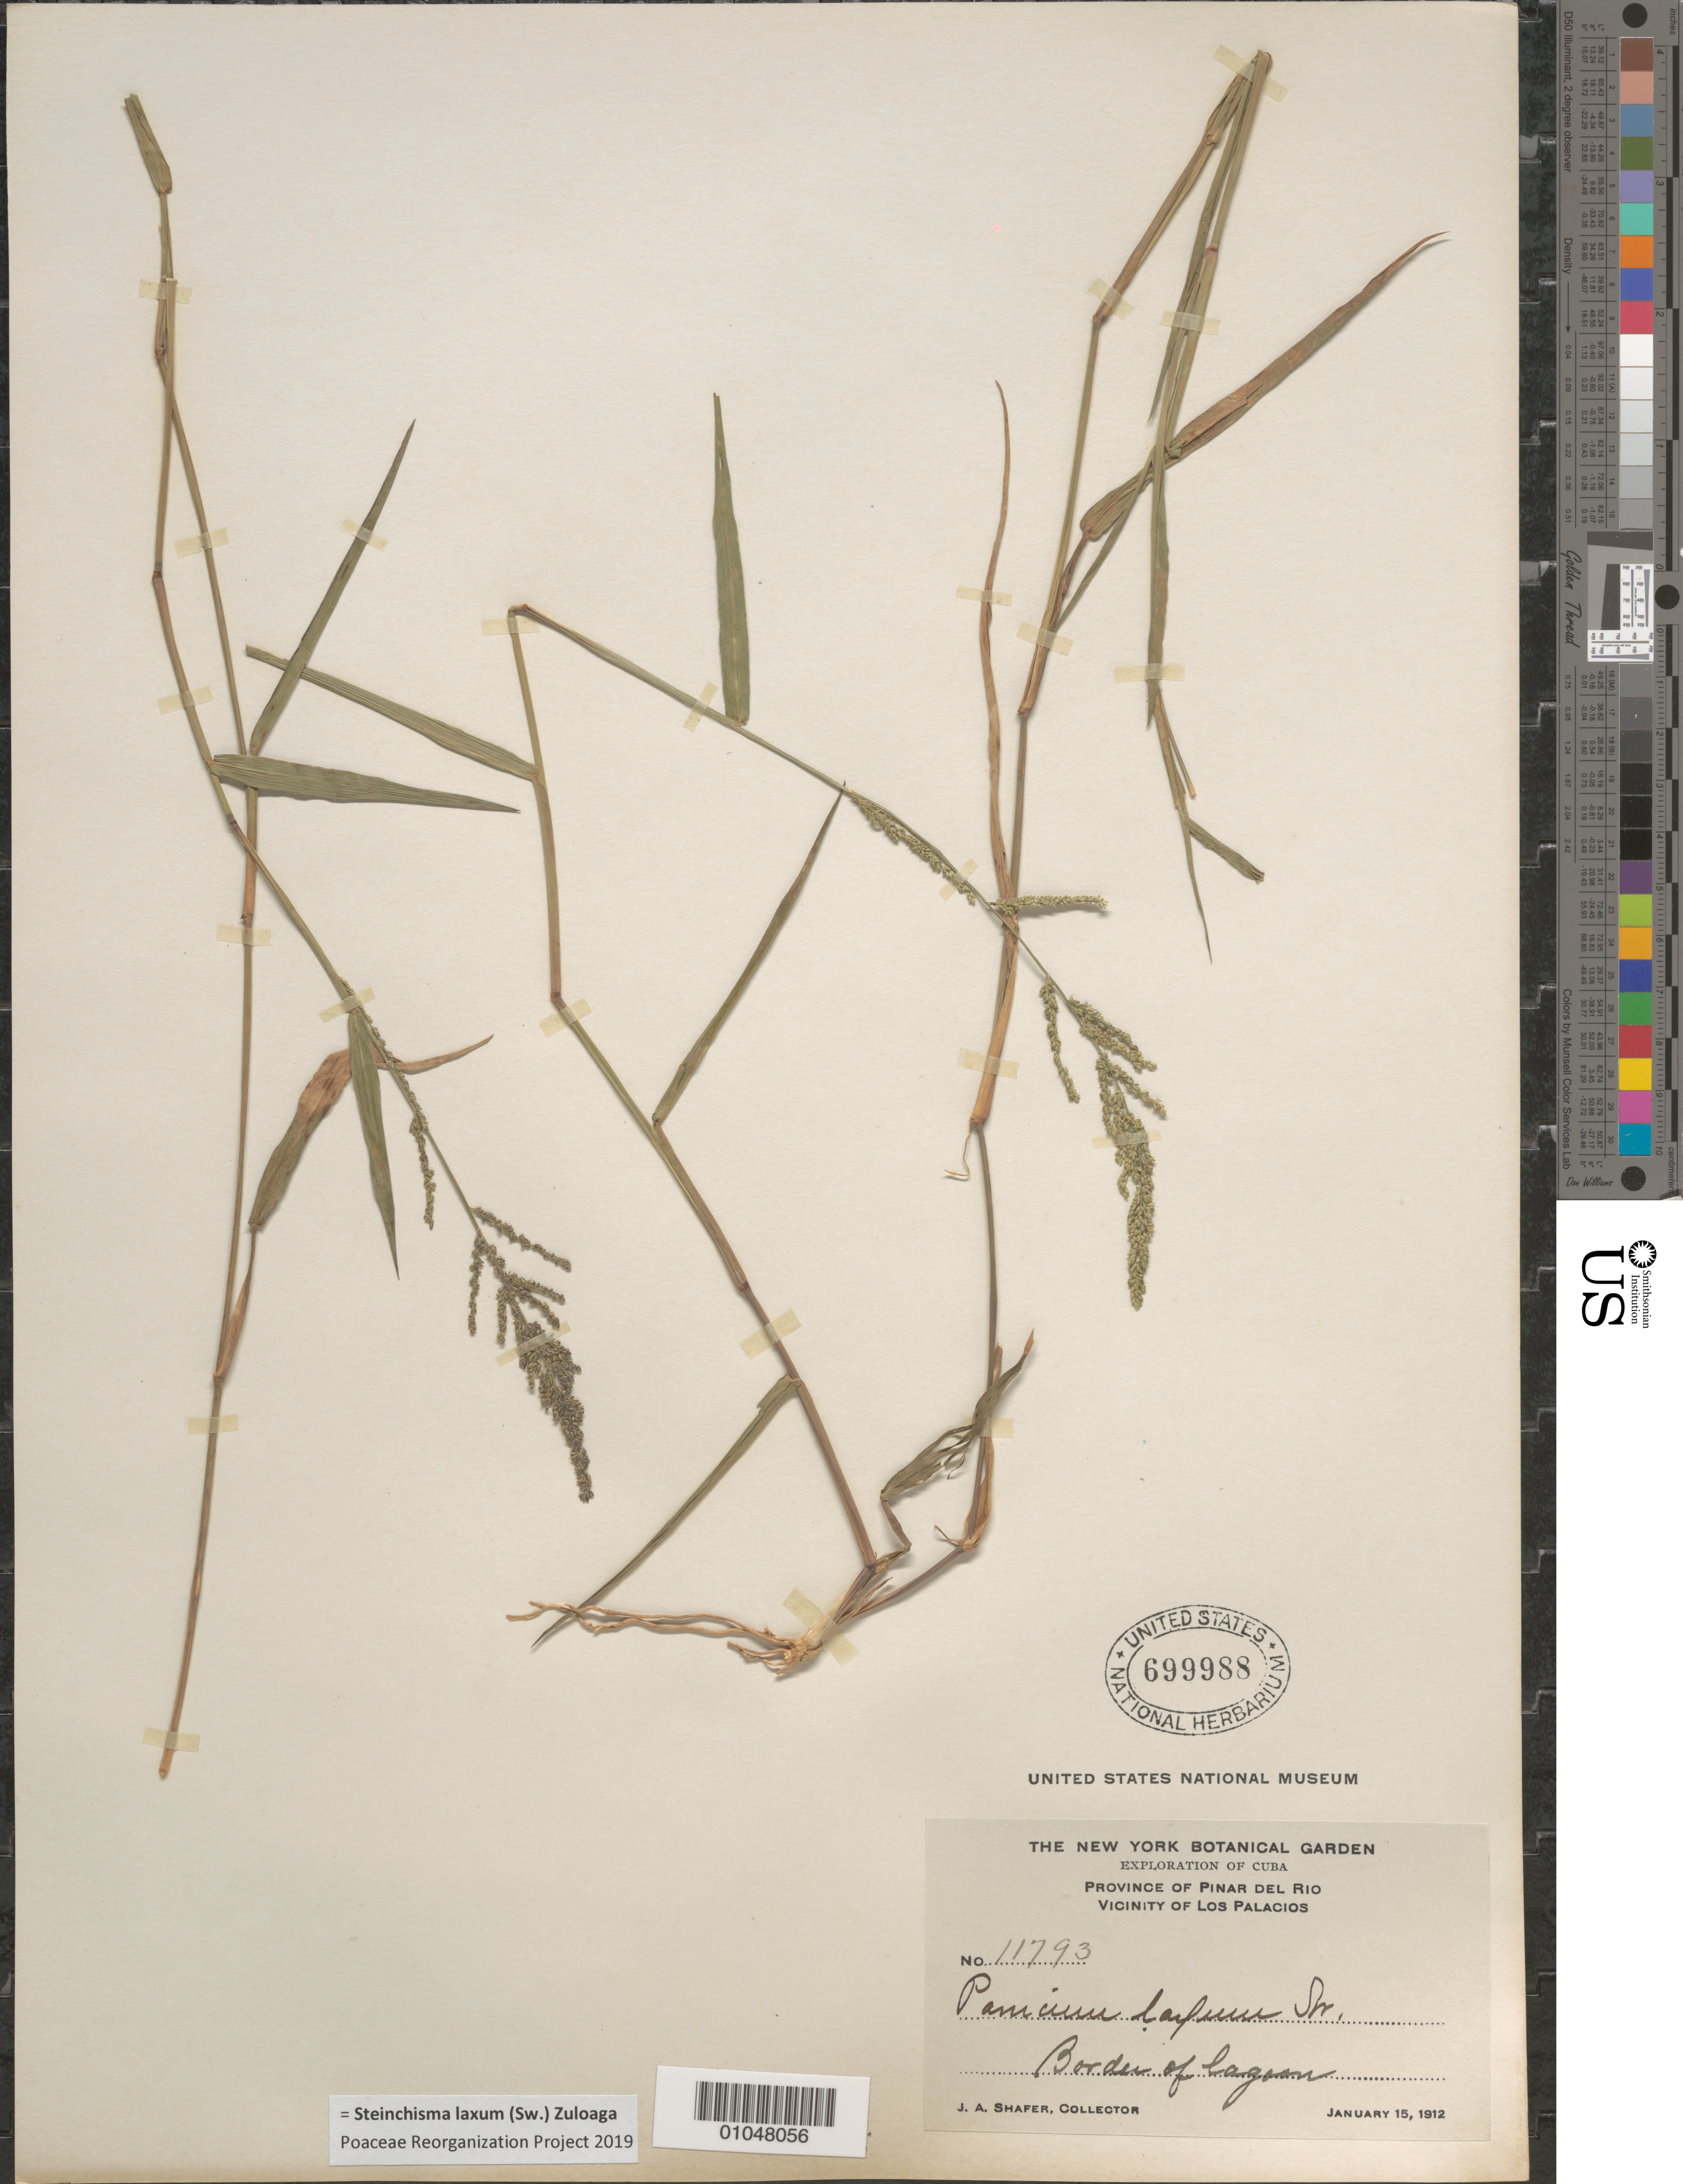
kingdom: Plantae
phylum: Tracheophyta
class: Liliopsida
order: Poales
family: Poaceae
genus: Panicum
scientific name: Panicum laxum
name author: Sw.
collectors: J. A. Shafer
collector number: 11793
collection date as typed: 15 Jan 1912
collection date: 1912-01-15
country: Cuba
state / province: Pinar del Rio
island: Cuba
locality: Border of lagoon, vic of Los Palacios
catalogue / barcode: US 699988